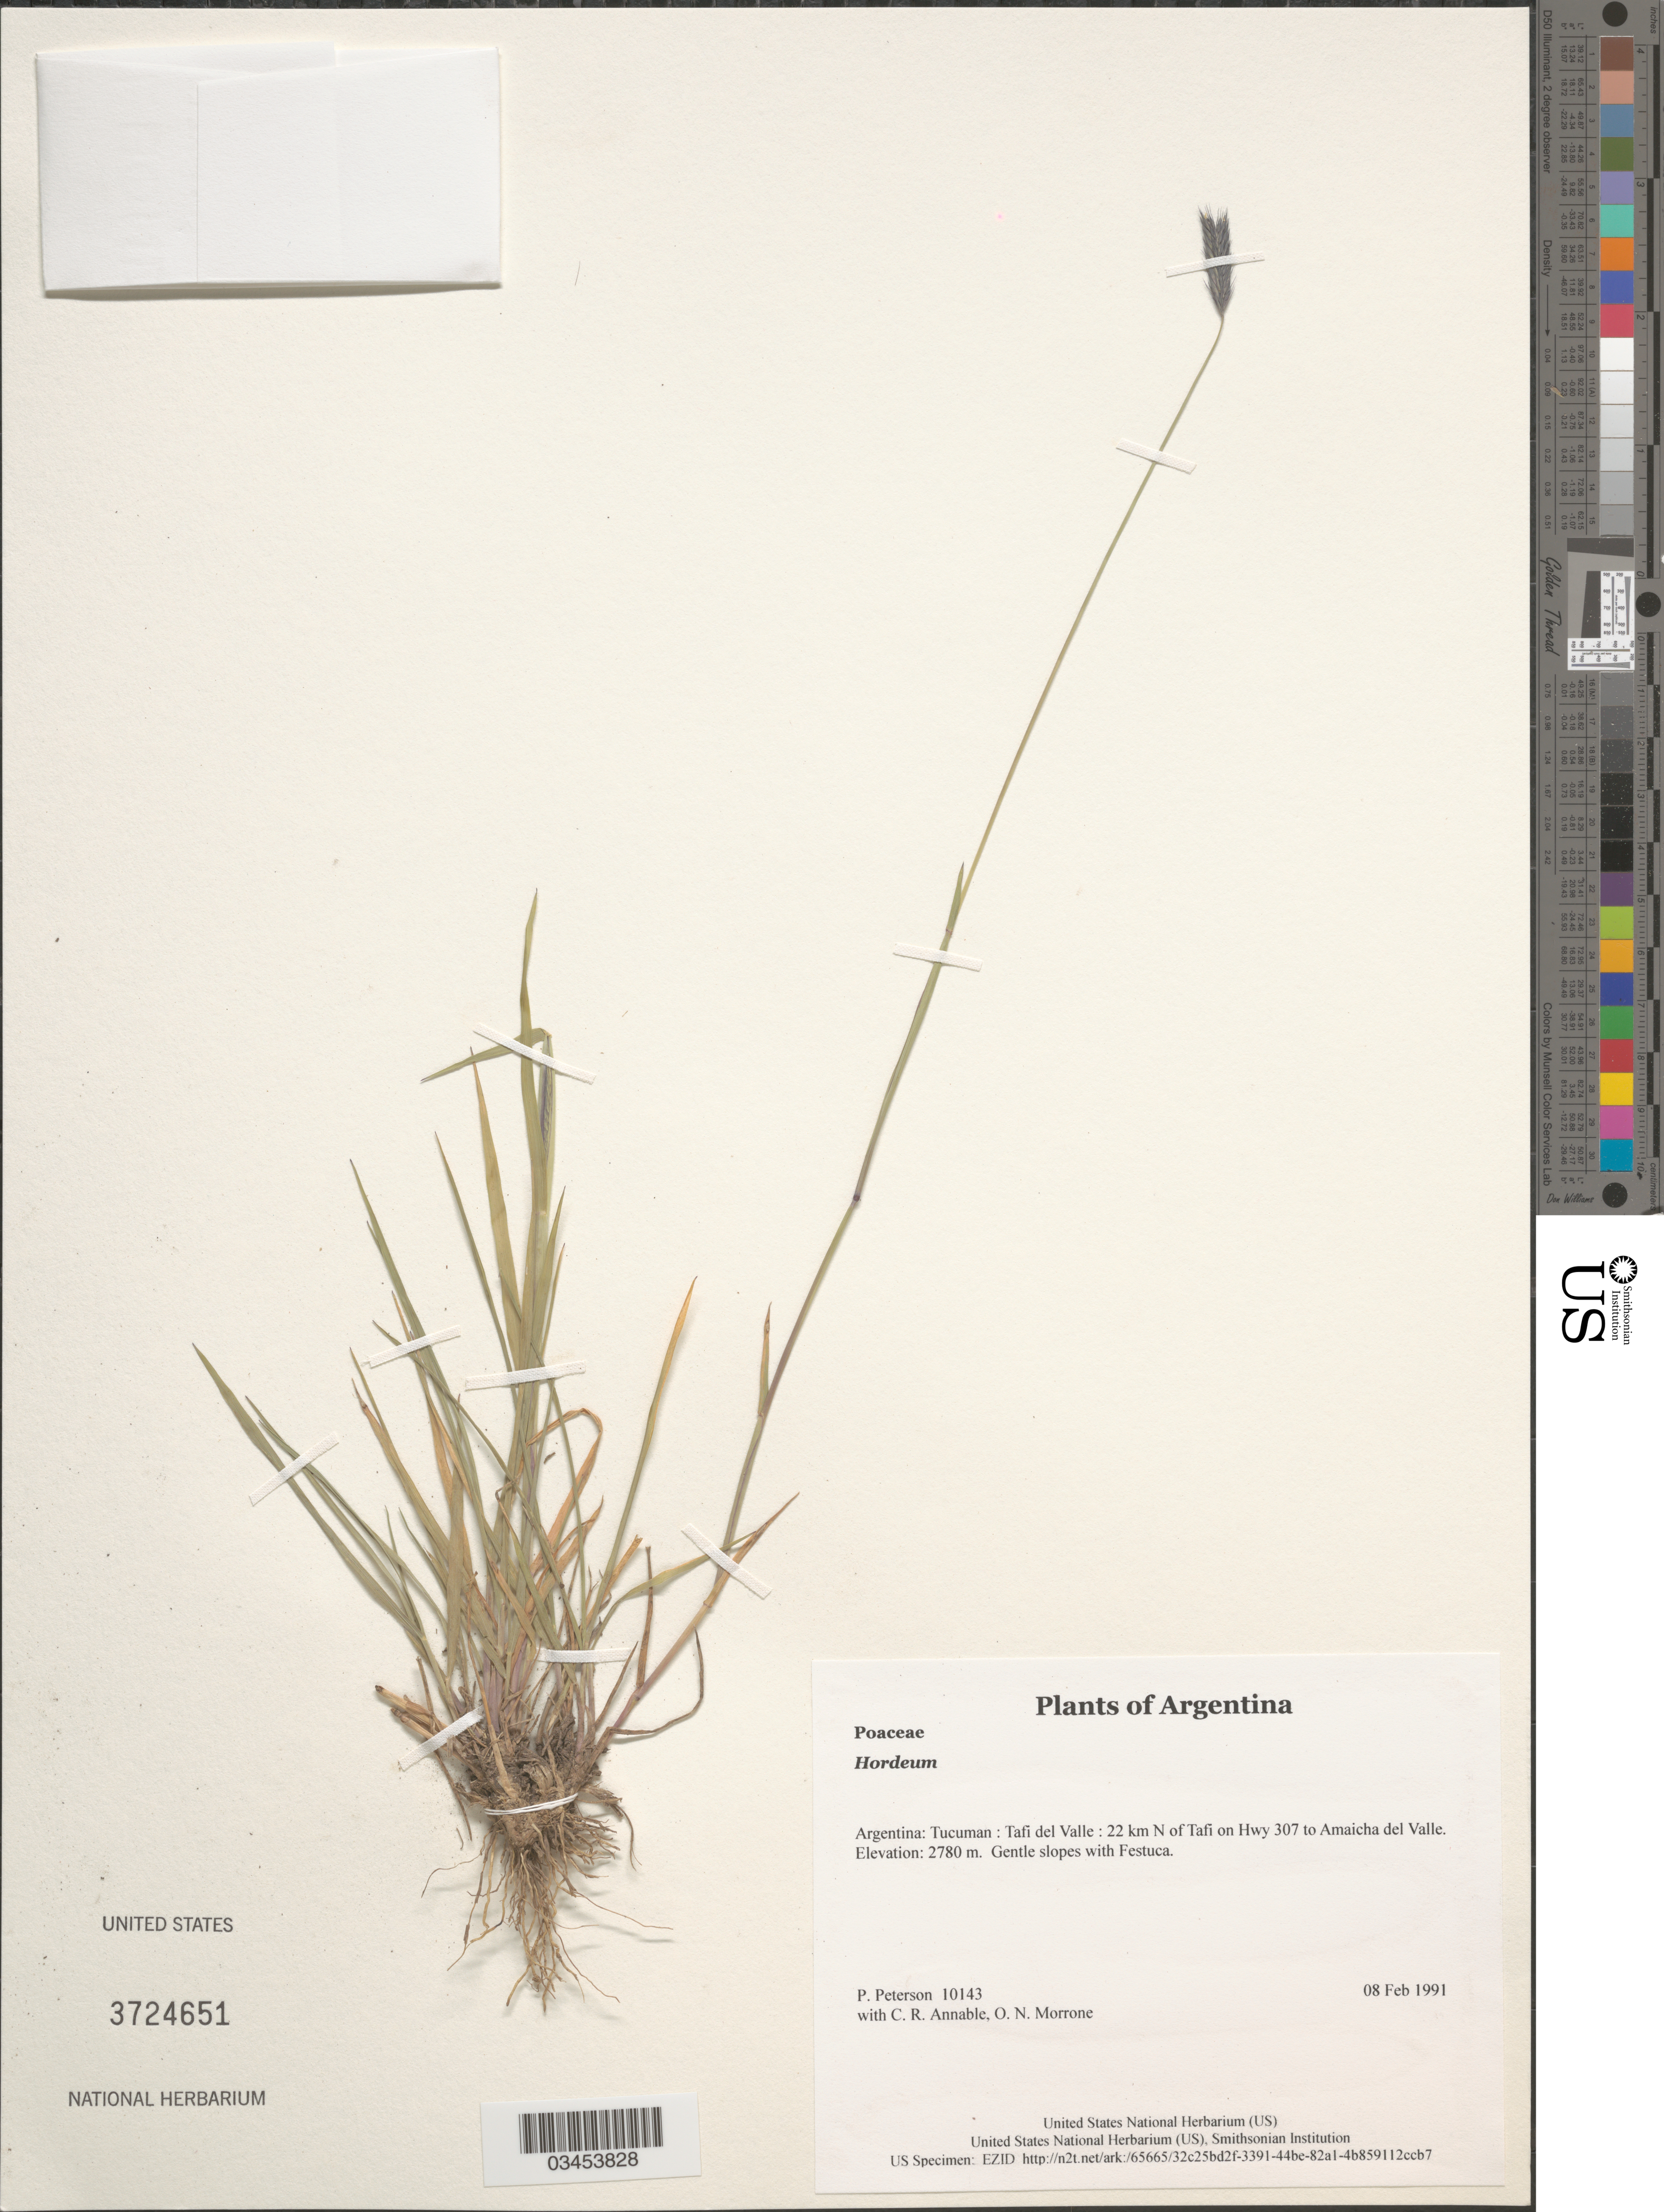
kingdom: Plantae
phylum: Tracheophyta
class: Liliopsida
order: Poales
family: Poaceae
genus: Hordeum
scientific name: Hordeum sp.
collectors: P. Peterson, C. R. Annable & O. N. Morrone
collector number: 10143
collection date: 1991-02-08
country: Argentina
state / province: Tucuman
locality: Tafi del Valle: 22 km N of Tafi on Hwy 307 to Amaicha del Valle.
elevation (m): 2780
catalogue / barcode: US 3724651